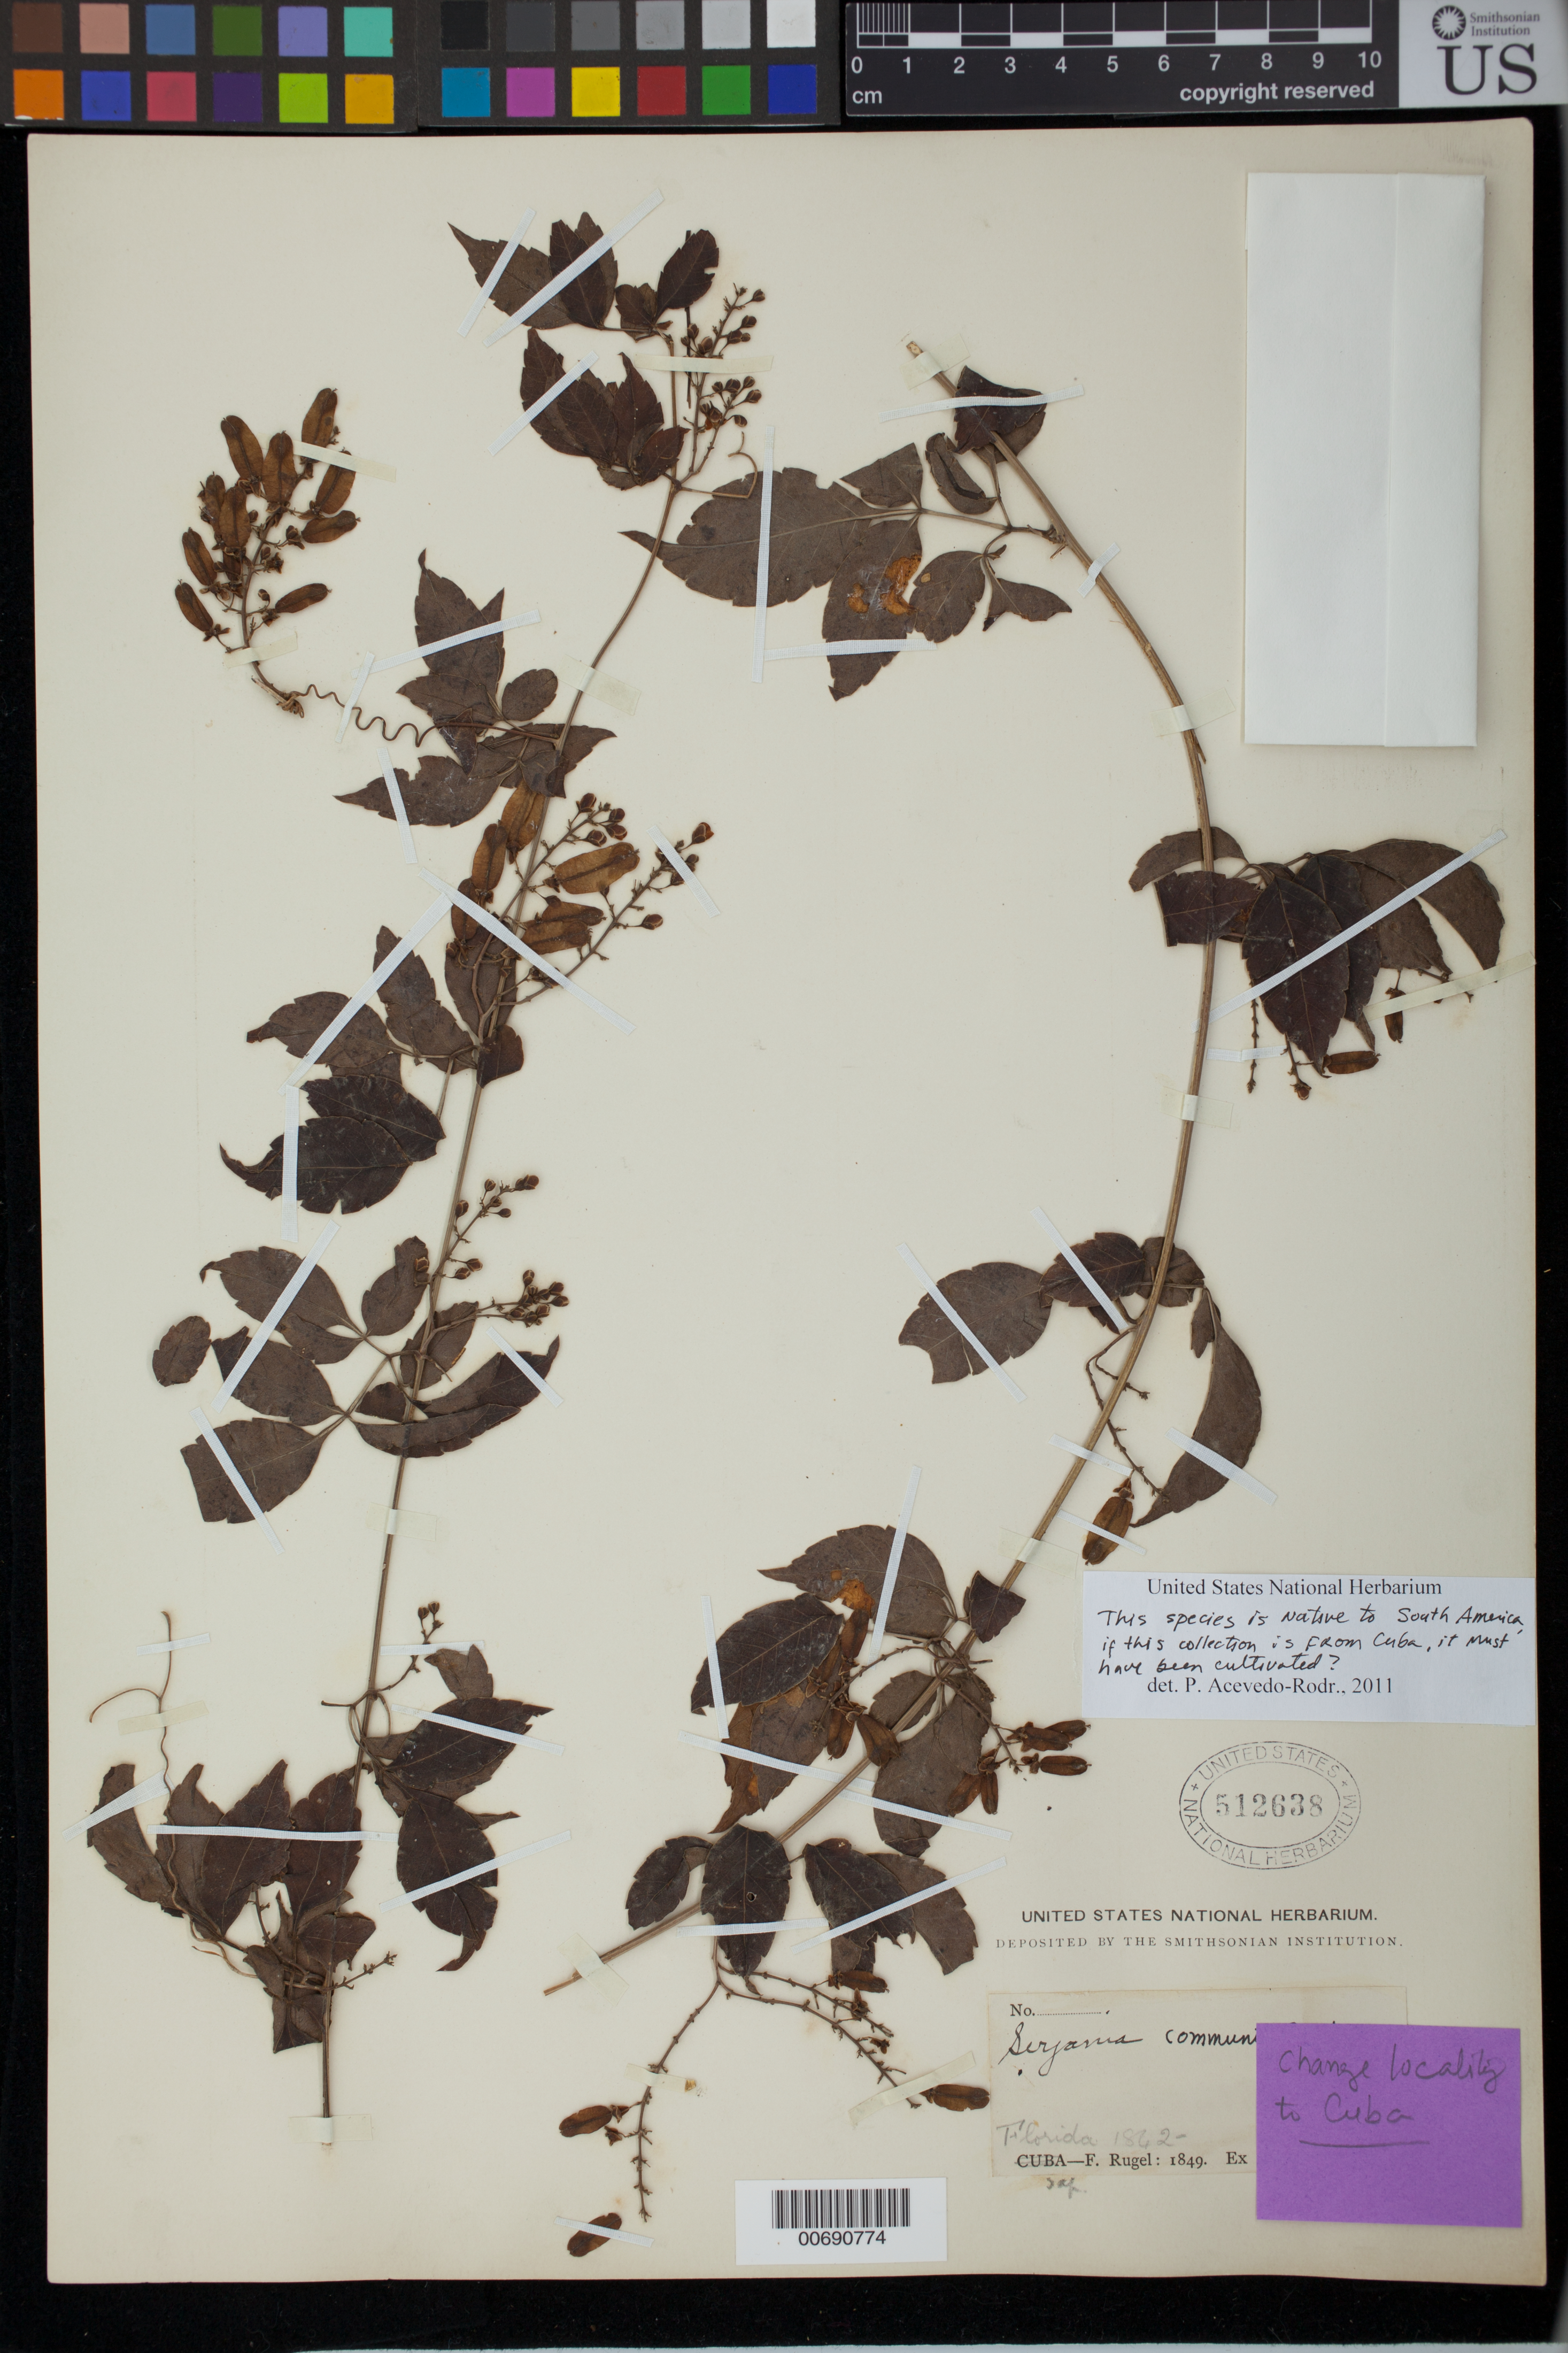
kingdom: Plantae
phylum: Tracheophyta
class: Magnoliopsida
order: Sapindales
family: Sapindaceae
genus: Serjania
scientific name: Serjania communis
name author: Cambess.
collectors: F. Rugel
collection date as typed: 1862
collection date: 1862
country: Cuba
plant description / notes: This species is native to South America, if this collection is from Cuba, it must have been cultivated; det. P. Acevedo-Rdgz.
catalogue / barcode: US 512638